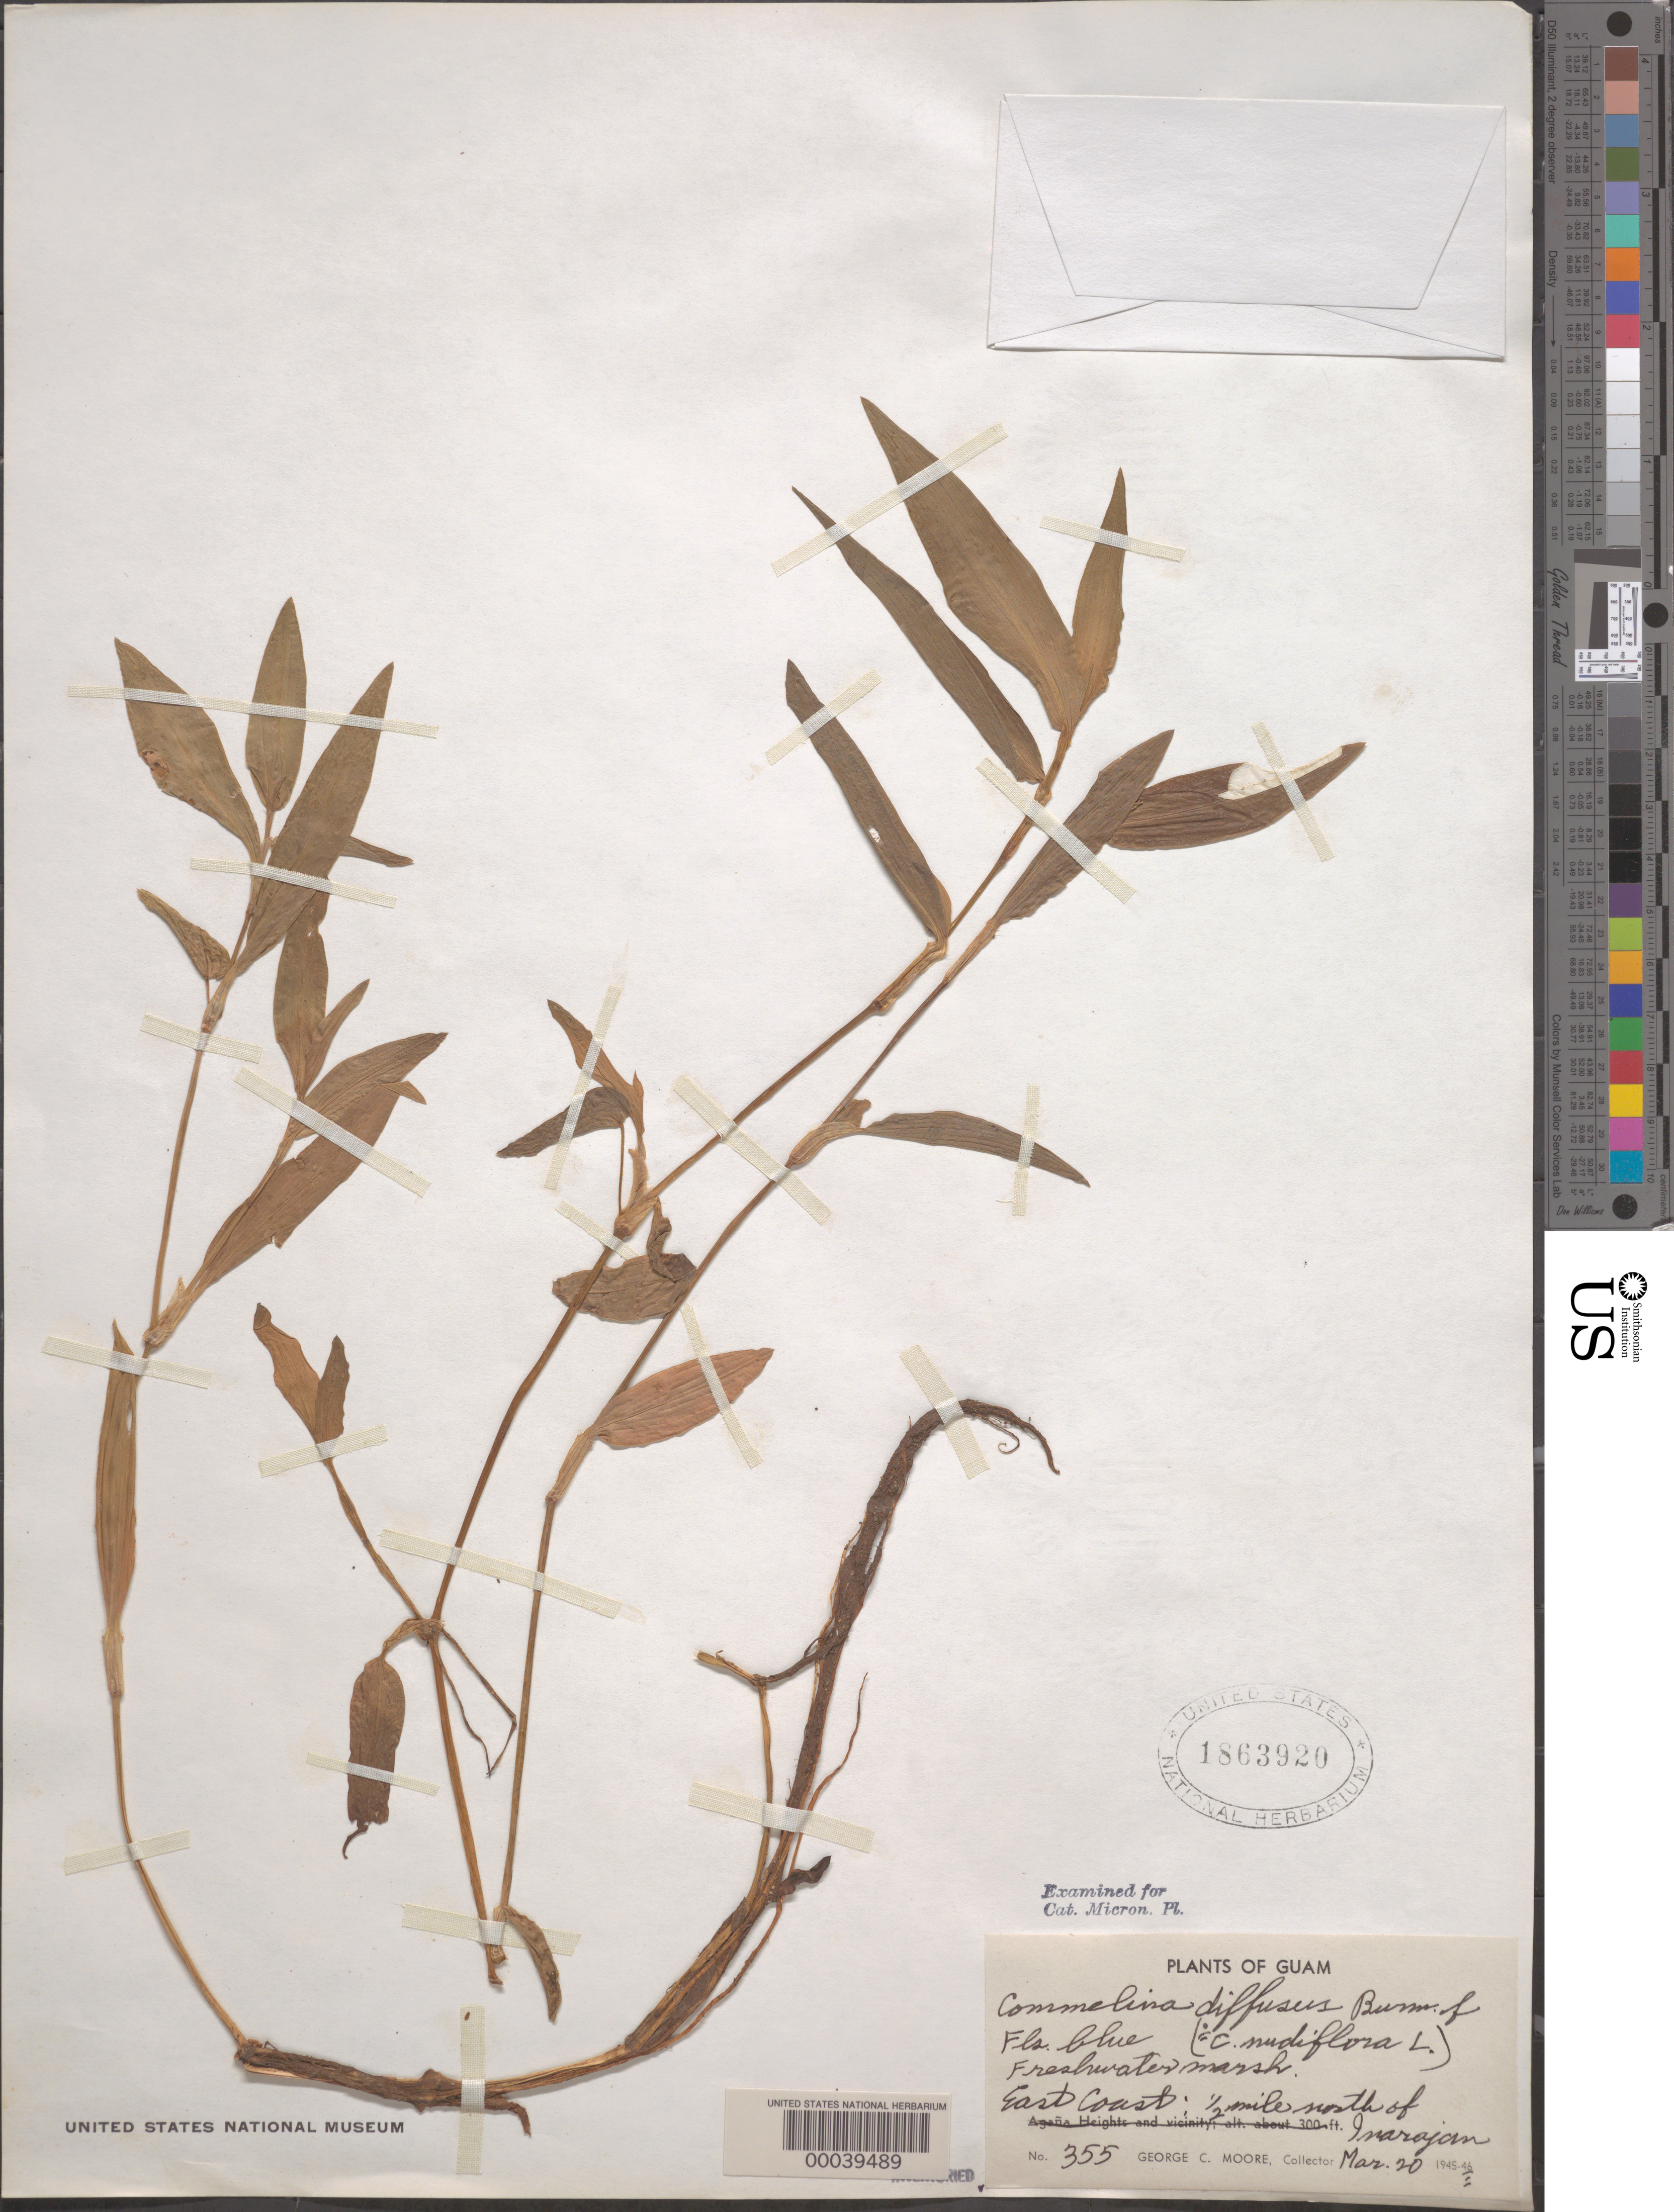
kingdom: Plantae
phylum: Tracheophyta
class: Liliopsida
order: Commelinales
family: Commelinaceae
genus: Commelina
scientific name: Commelina diffusa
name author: Burm. f.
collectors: C. Moore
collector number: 355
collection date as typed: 20 Mar 1946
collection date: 1946-03-20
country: Guam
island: Guam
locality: Inarajan; e coast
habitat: Freshwater marsh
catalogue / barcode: US 1863920